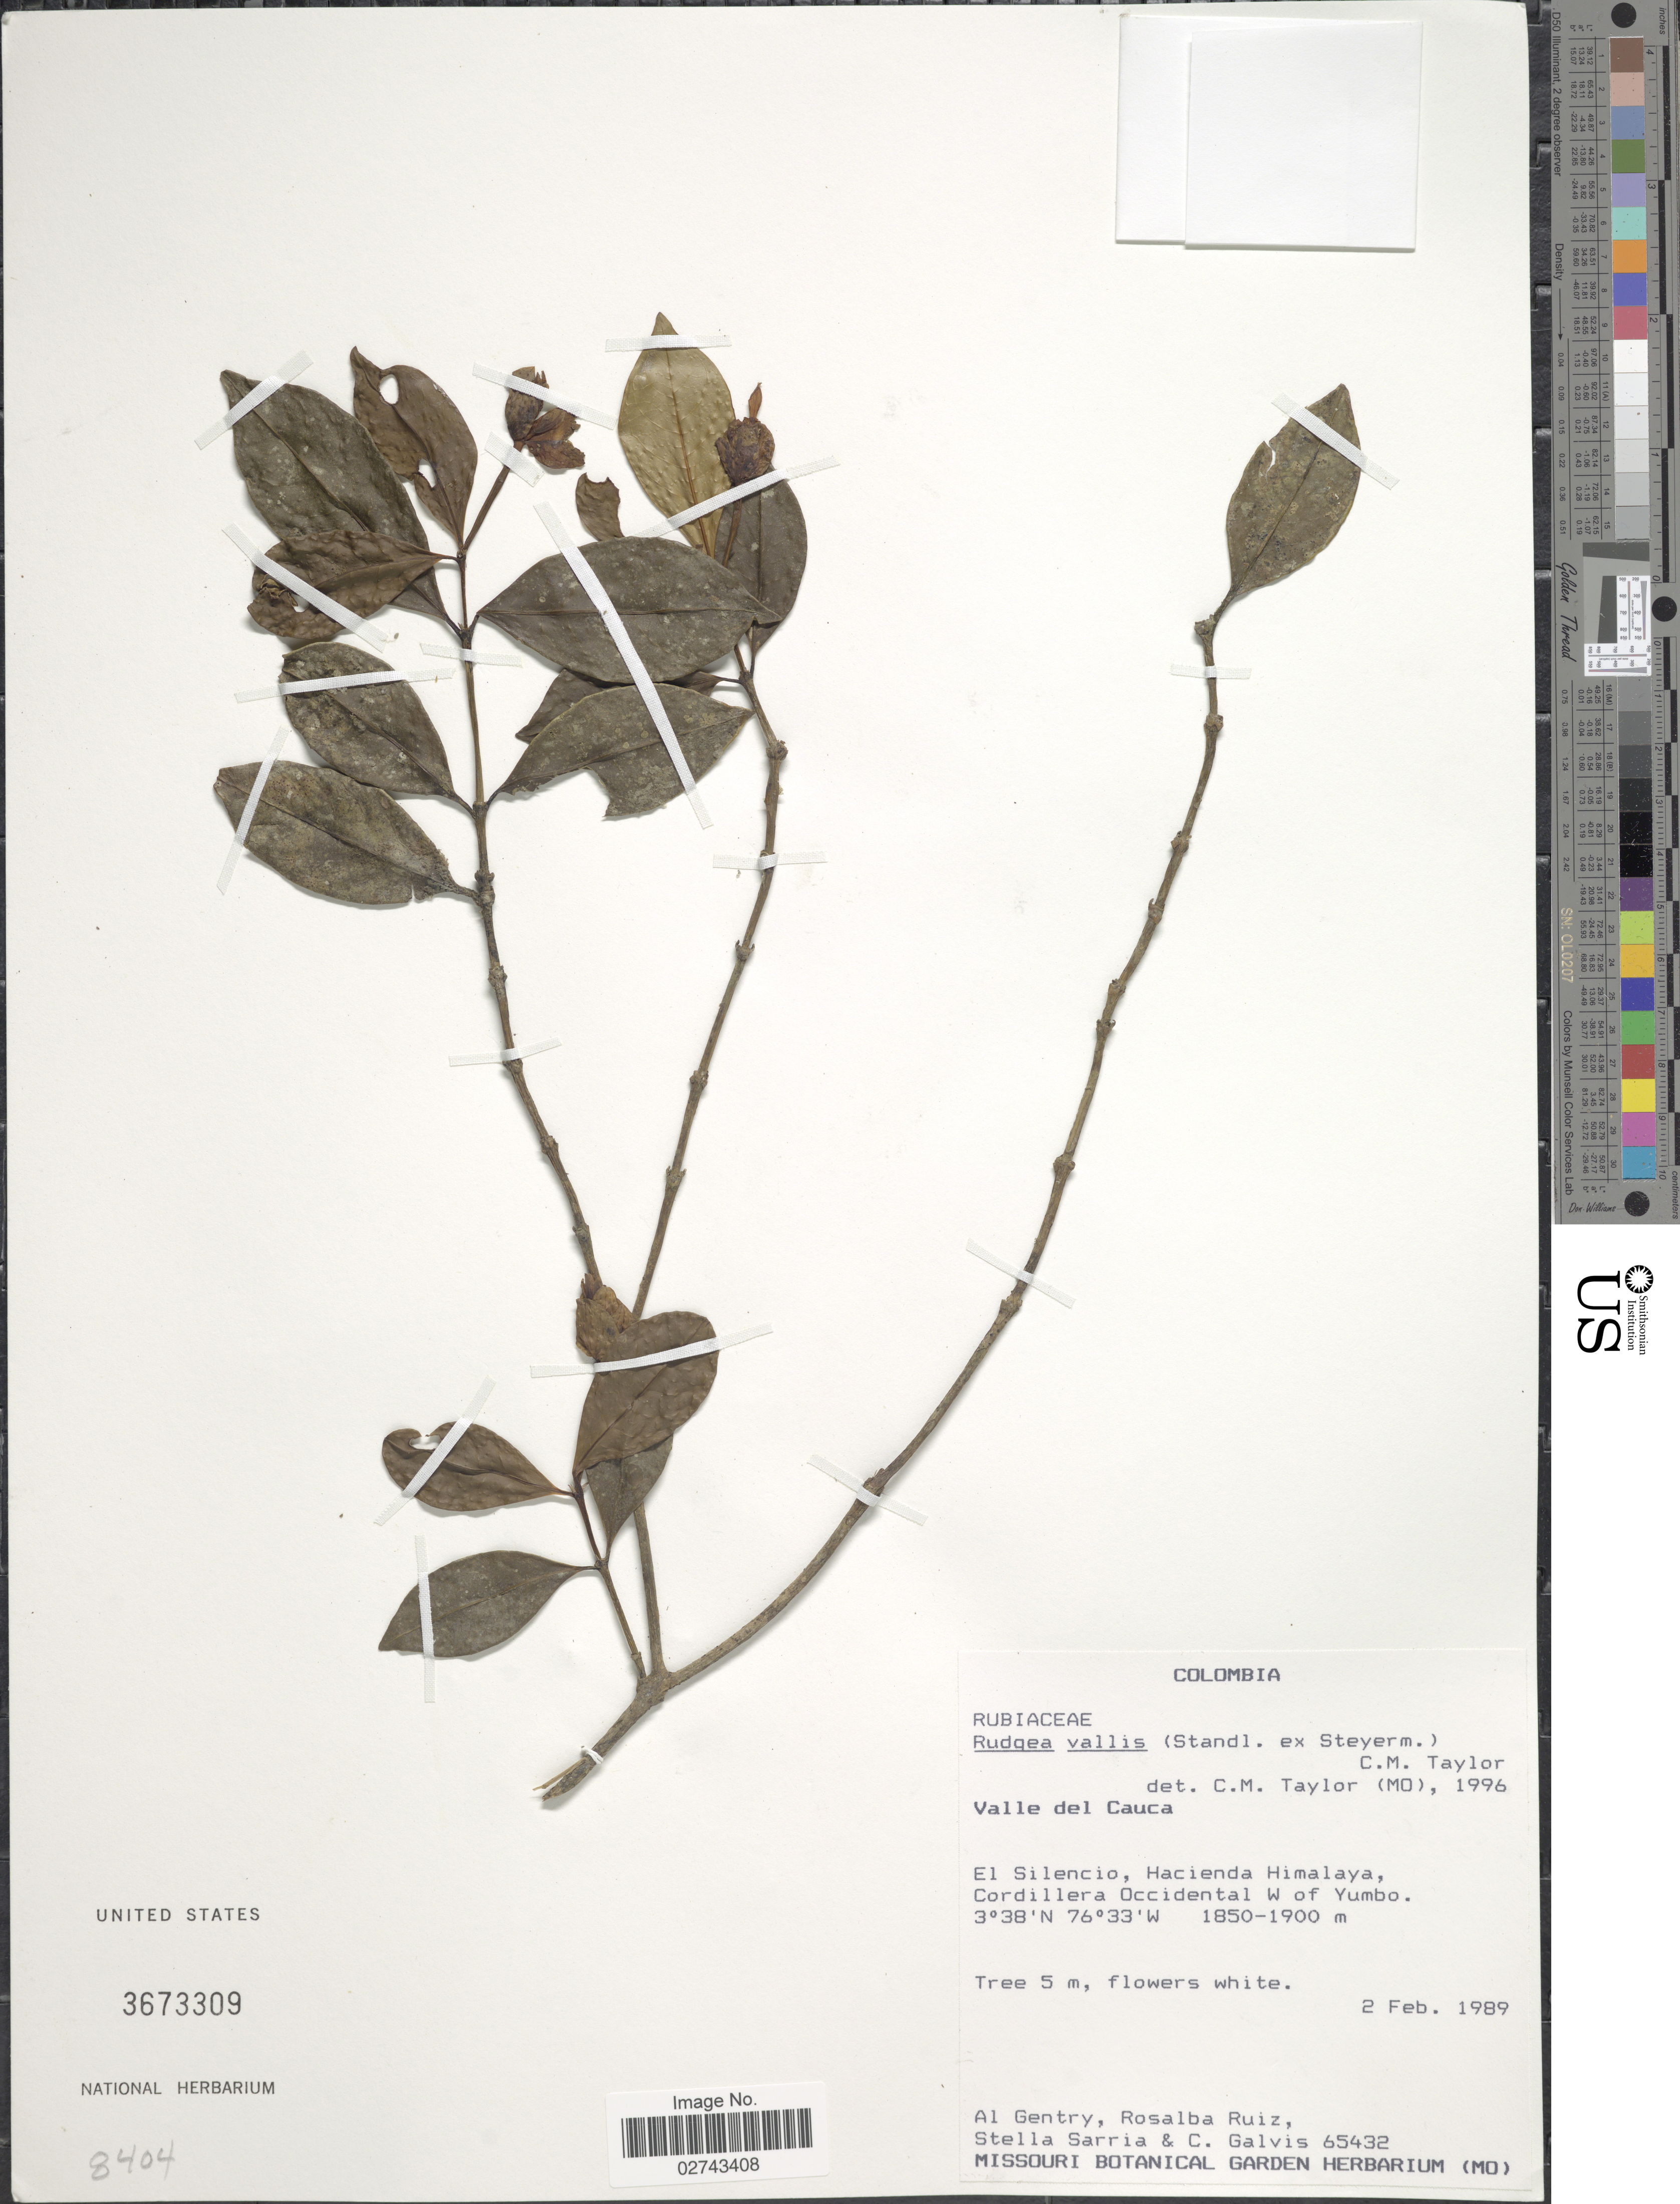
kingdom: Plantae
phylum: Tracheophyta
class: Magnoliopsida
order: Gentianales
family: Rubiaceae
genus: Rudgea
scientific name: Rudgea vallis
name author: (Standl. ex Steyerm.) C.M. Taylor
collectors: A. H. Gentry, R. Ruiz, S. Sarria & C. Galvis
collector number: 65432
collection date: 1989-02-02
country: Colombia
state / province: Valle del Cauca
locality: El Silencio, Hacienda Himalaya, Cordillera Occidental W of Yumbo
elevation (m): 1850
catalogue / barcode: US 3673309